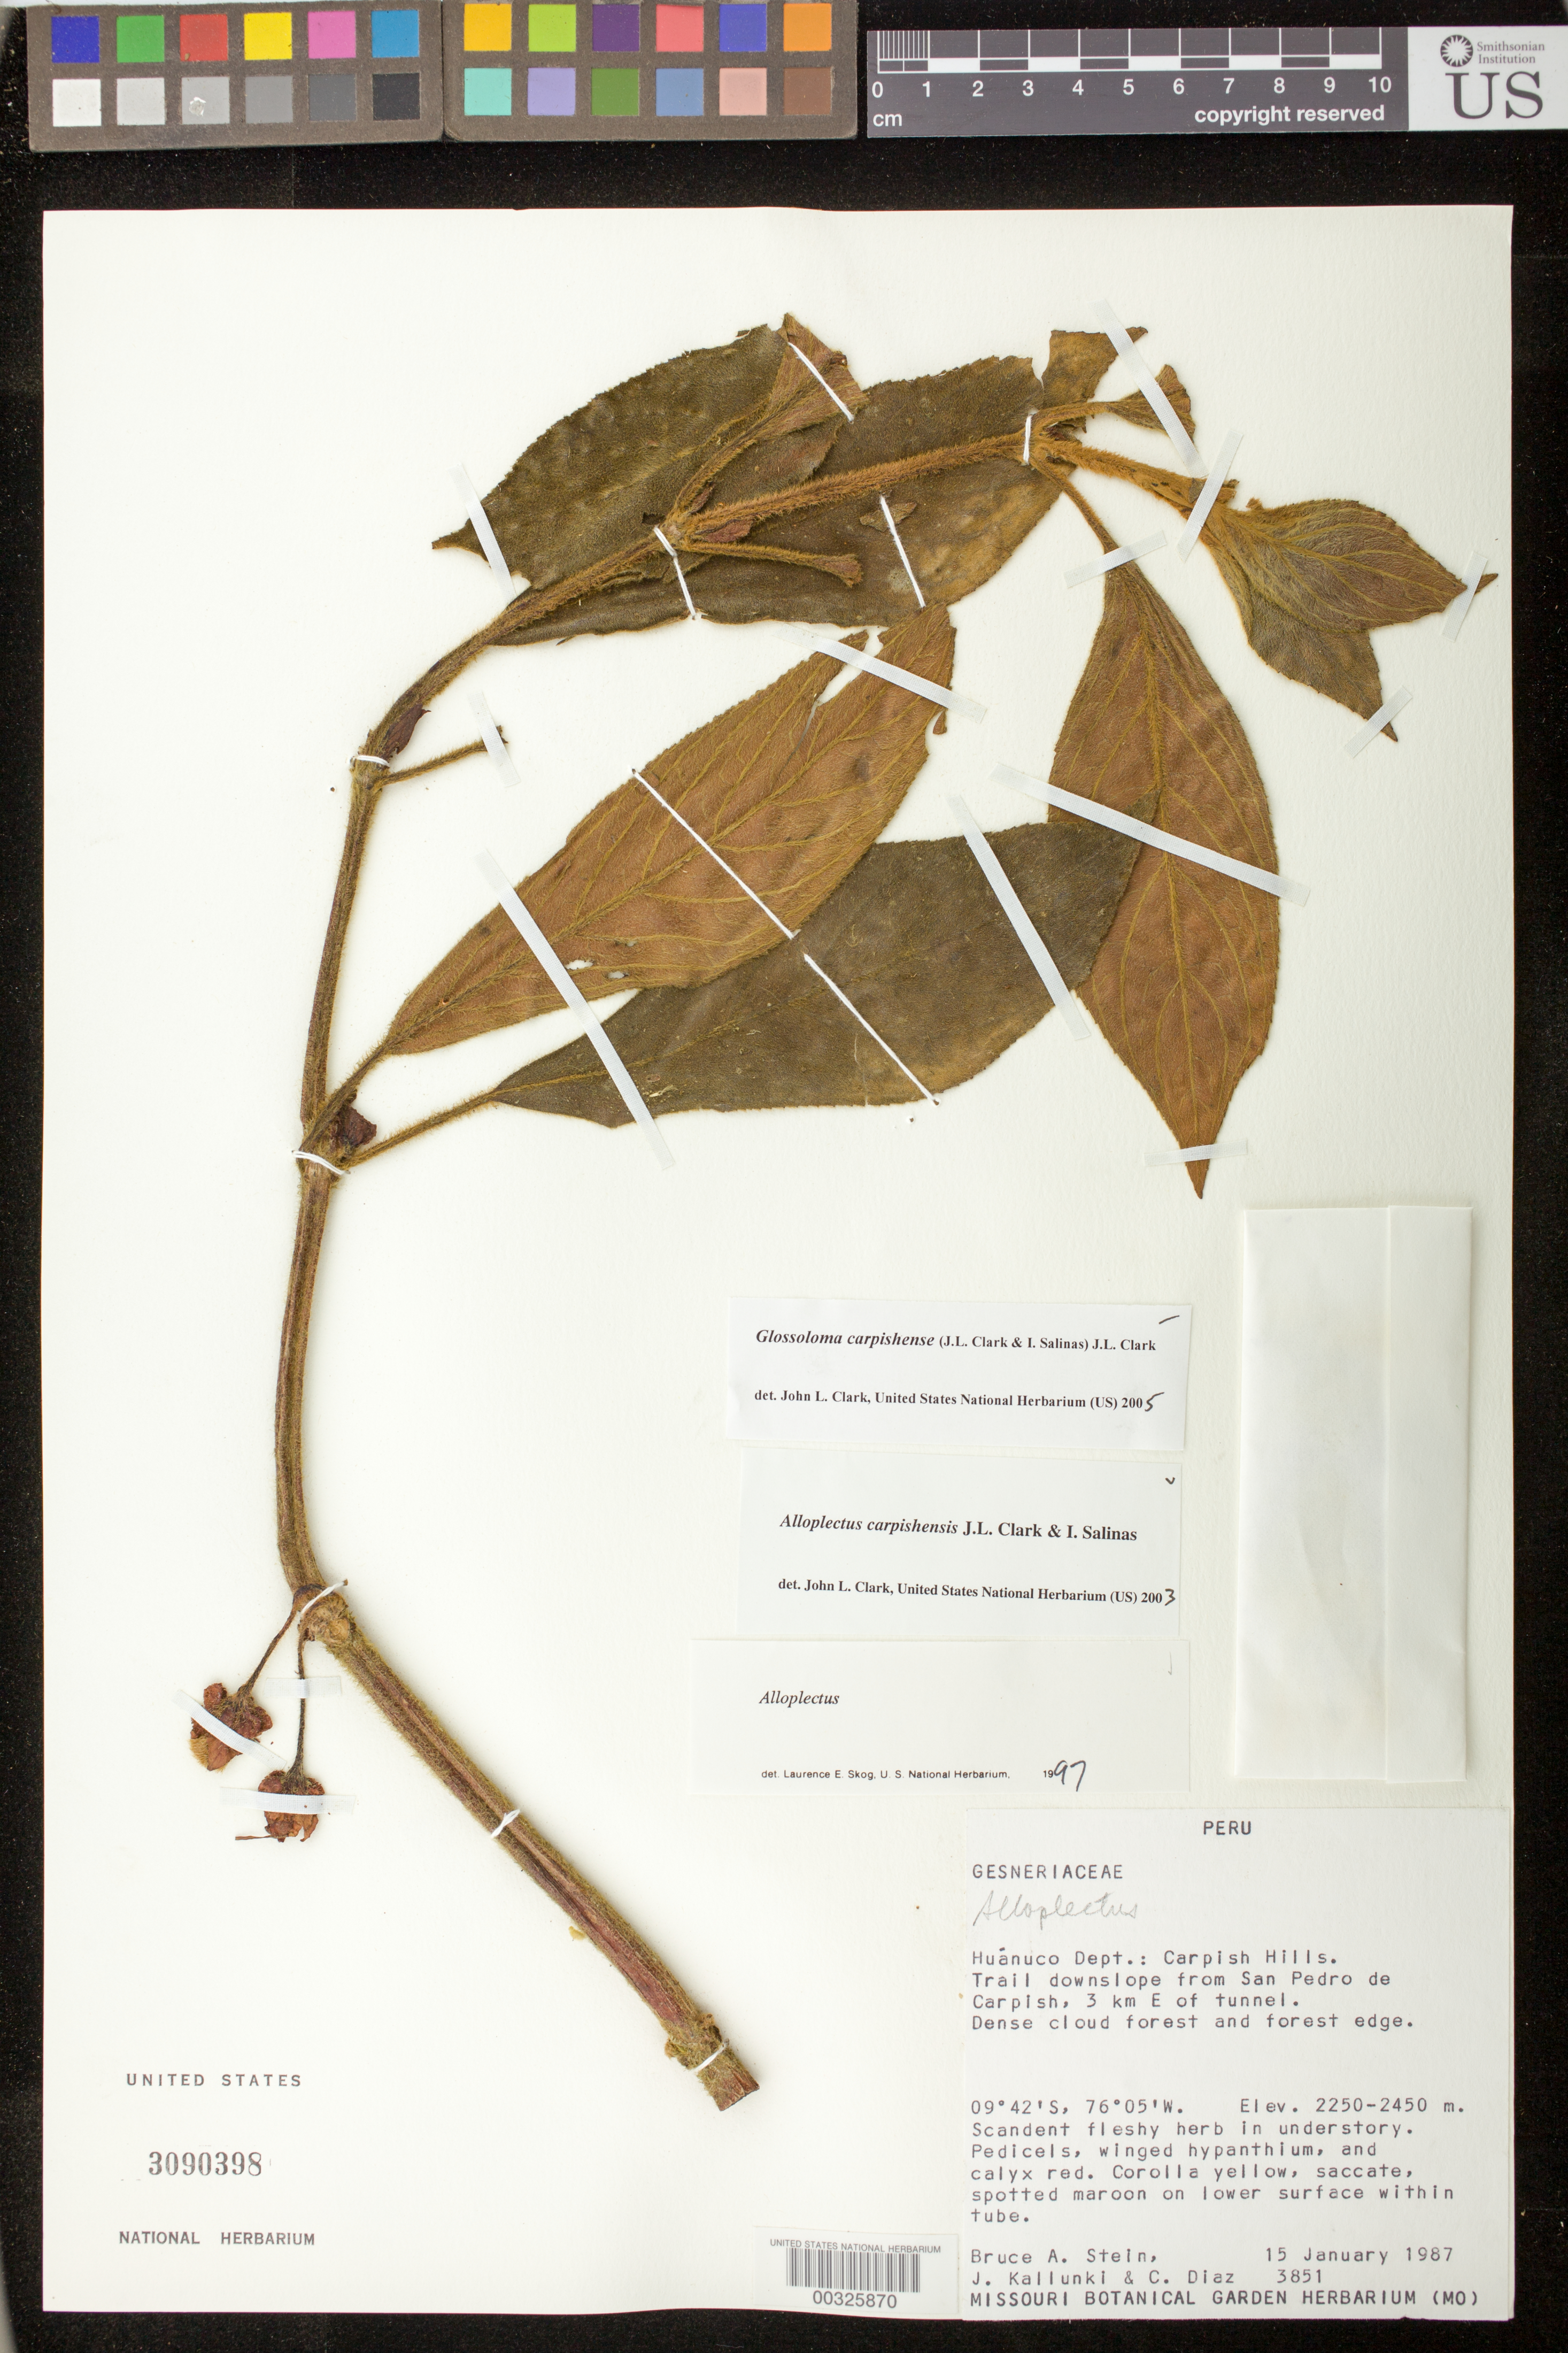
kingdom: Plantae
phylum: Tracheophyta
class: Magnoliopsida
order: Lamiales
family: Gesneriaceae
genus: Glossoloma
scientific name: Glossoloma carpishense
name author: (J.L. Clark & I. Salinas) J.L. Clark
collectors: B. A. Stein, J. Kallunki & C. Díaz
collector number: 3851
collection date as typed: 15 Jan 1987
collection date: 1987-01-15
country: Peru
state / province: Huánuco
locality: Carpish Hills, trail downslope from San Pedro de Carpish, 3 km E of tunnel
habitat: Dense cloud forest and forest edge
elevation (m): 2250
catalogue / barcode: US 3090398